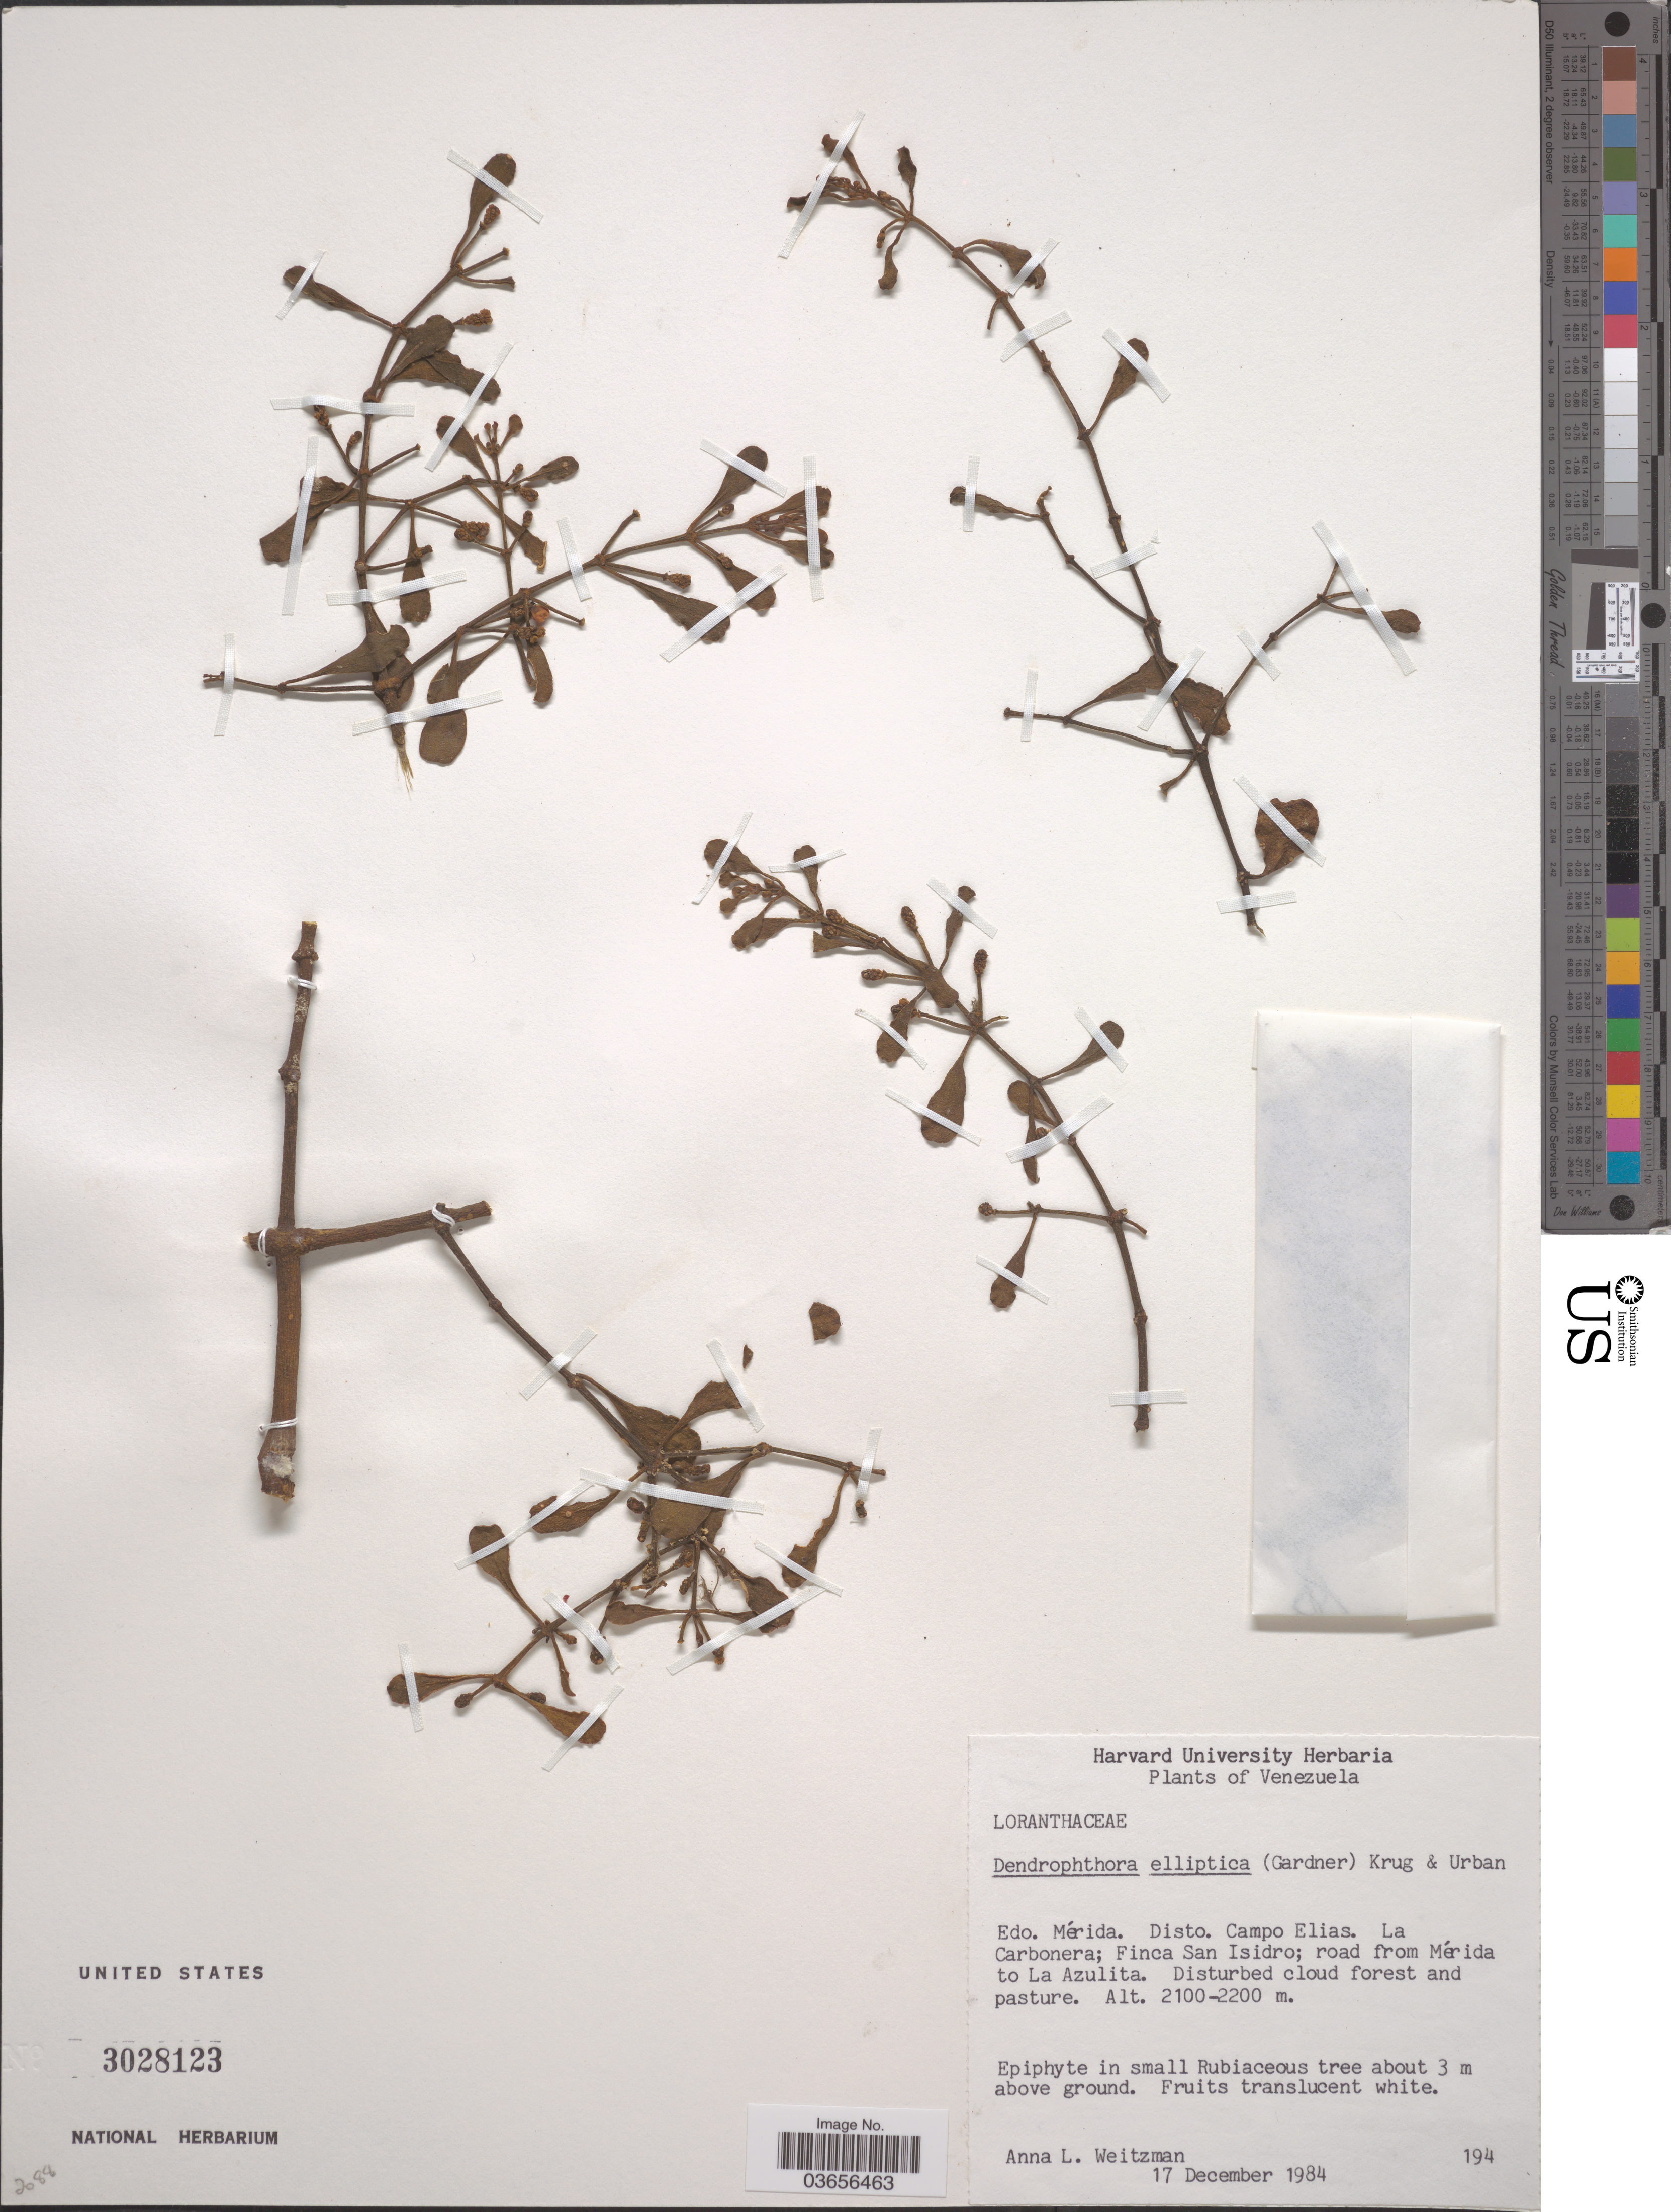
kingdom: Plantae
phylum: Tracheophyta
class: Magnoliopsida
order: Santalales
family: Viscaceae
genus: Dendrophthora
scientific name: Dendrophthora elliptica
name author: (Gardner) Krug & Urb.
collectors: A. L. Weitzman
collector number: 194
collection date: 1984-12-17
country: Venezuela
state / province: Mérida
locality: Disto. Campo Elias. La Carbonera; Finca San Isidro; road from Mérida to La Azulita.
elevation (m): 2100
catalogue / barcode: US 3028123